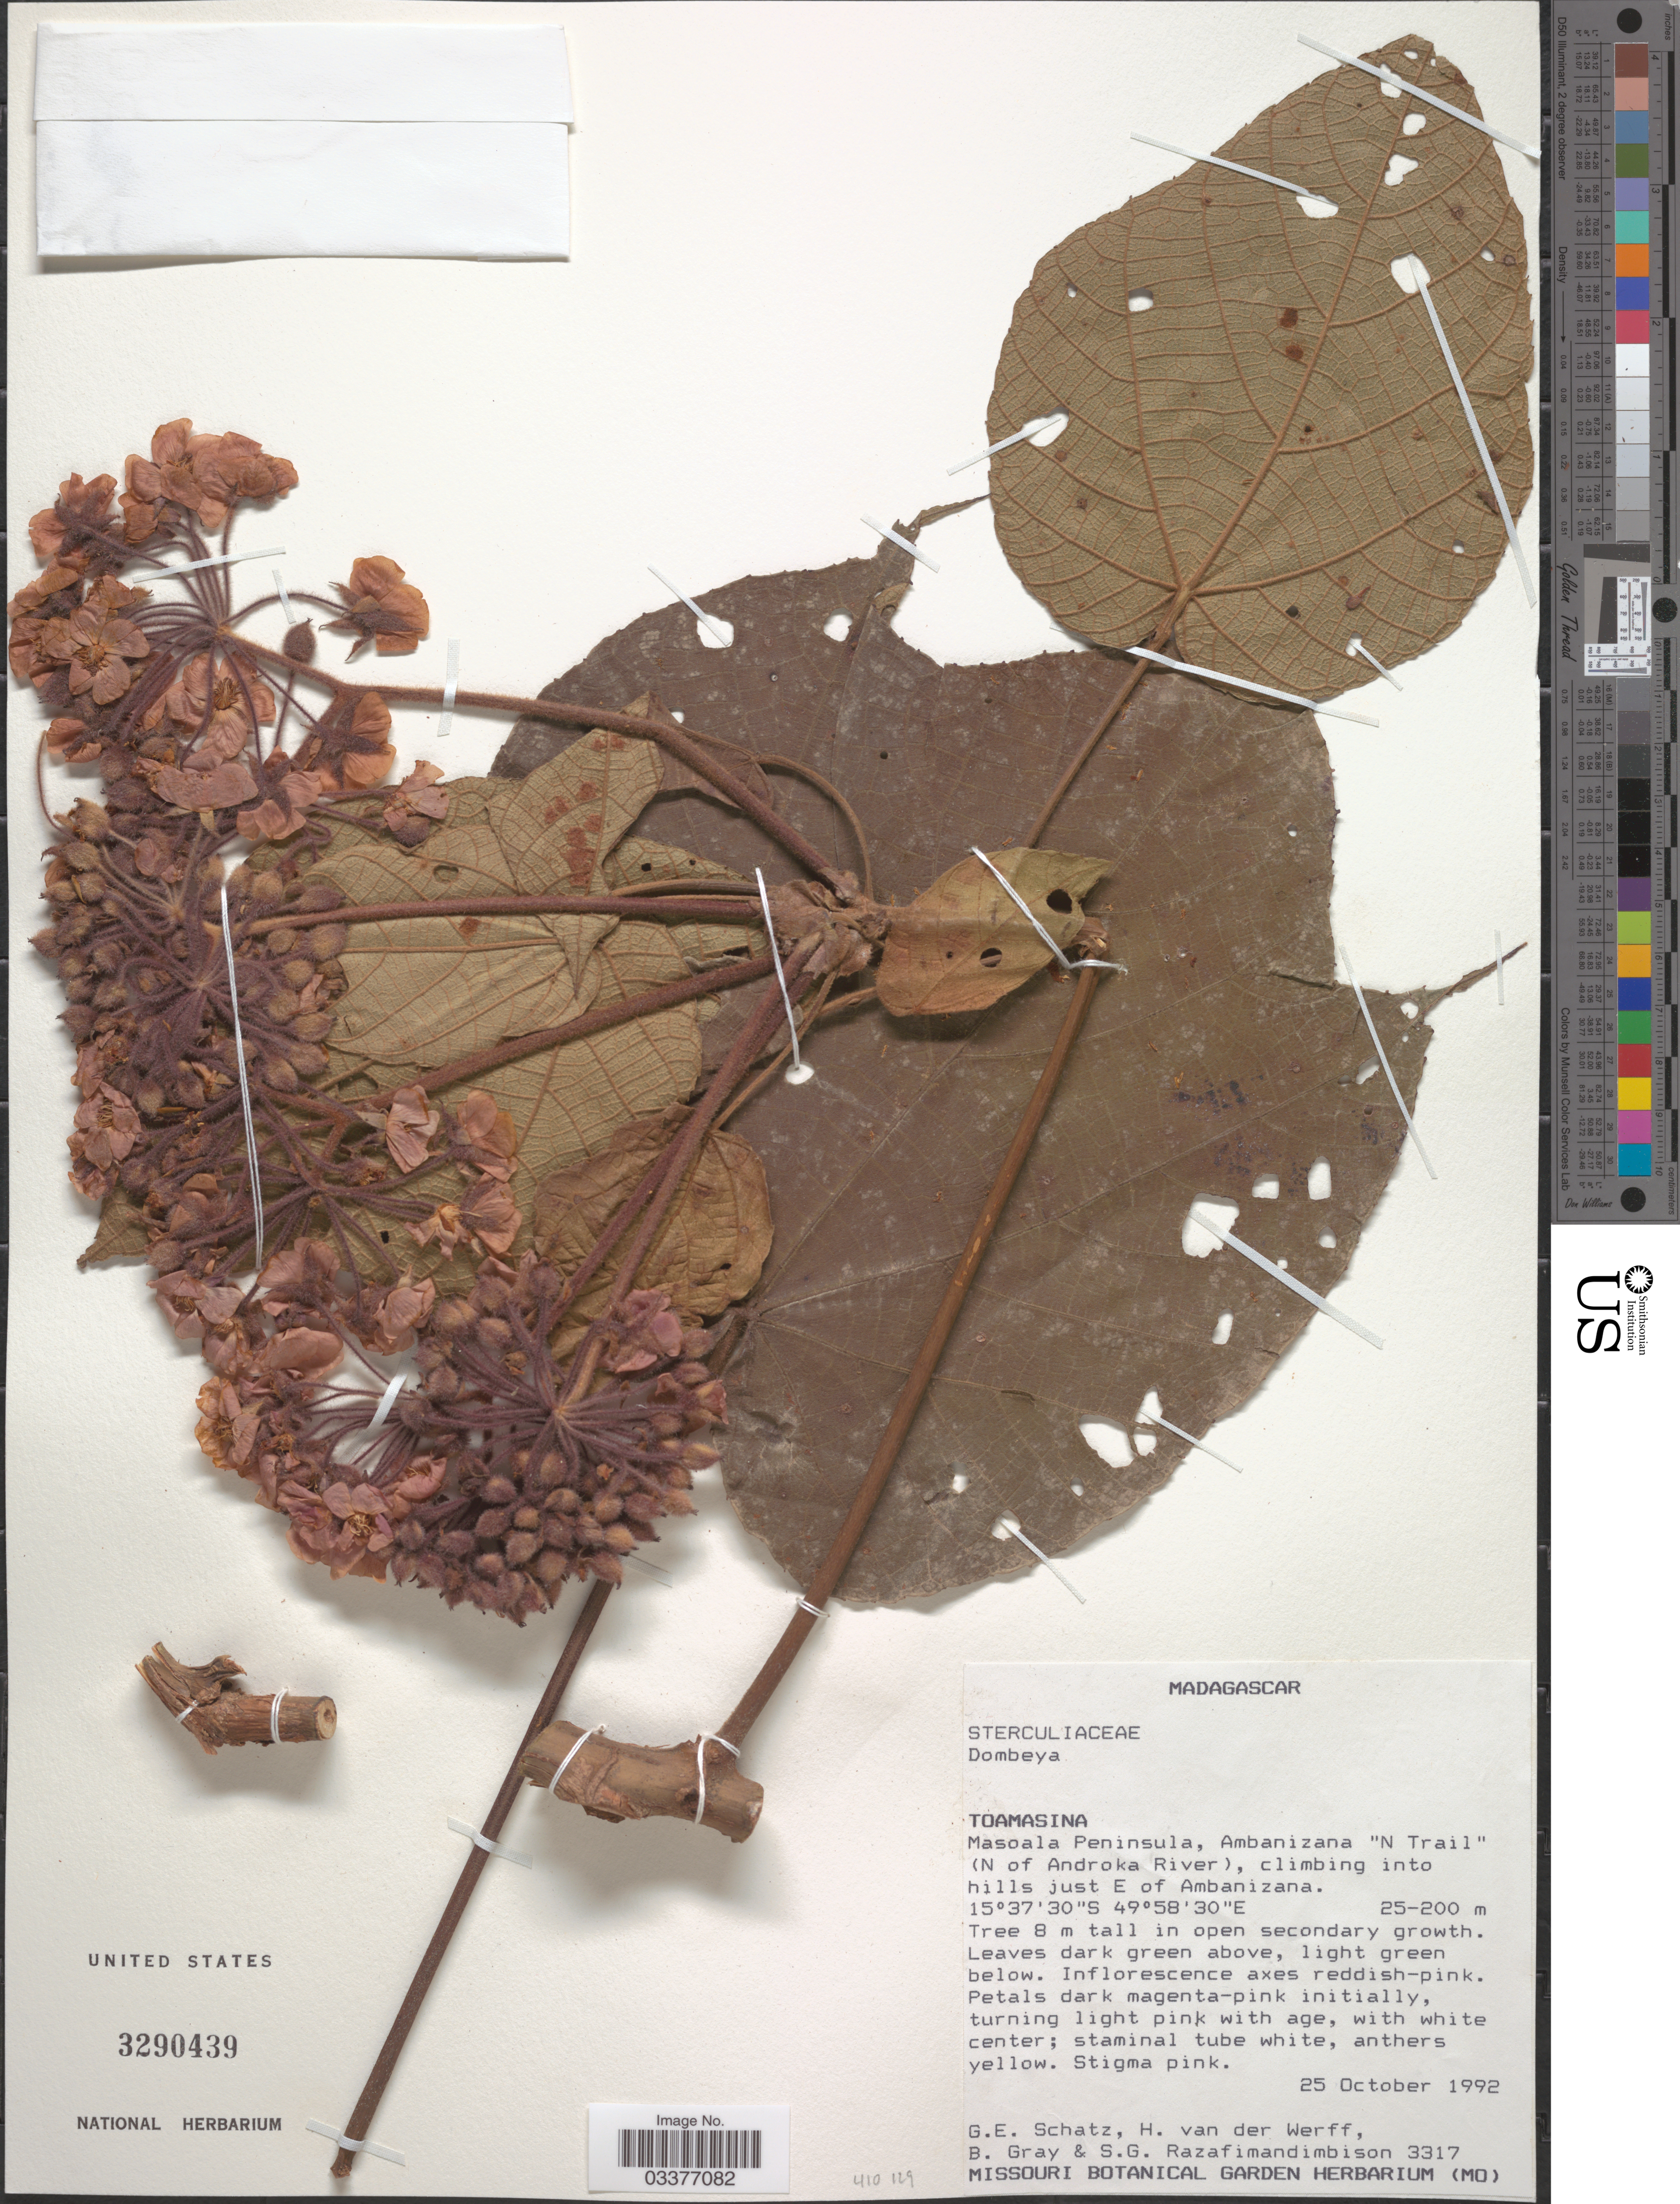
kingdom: Plantae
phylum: Tracheophyta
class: Magnoliopsida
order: Malvales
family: Malvaceae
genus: Dombeya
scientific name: Dombeya sp.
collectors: G. Schatz, H. van der Werff, B. Gray & S. G. Razafimandimbison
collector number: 3317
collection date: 1992-10-25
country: Madagascar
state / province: Analanjirofo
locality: Masoala Peninsula, Ambanizana "N Trail" (N of Androka River), climbing into hills just E of Ambanizana.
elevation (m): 25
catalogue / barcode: US 3290439